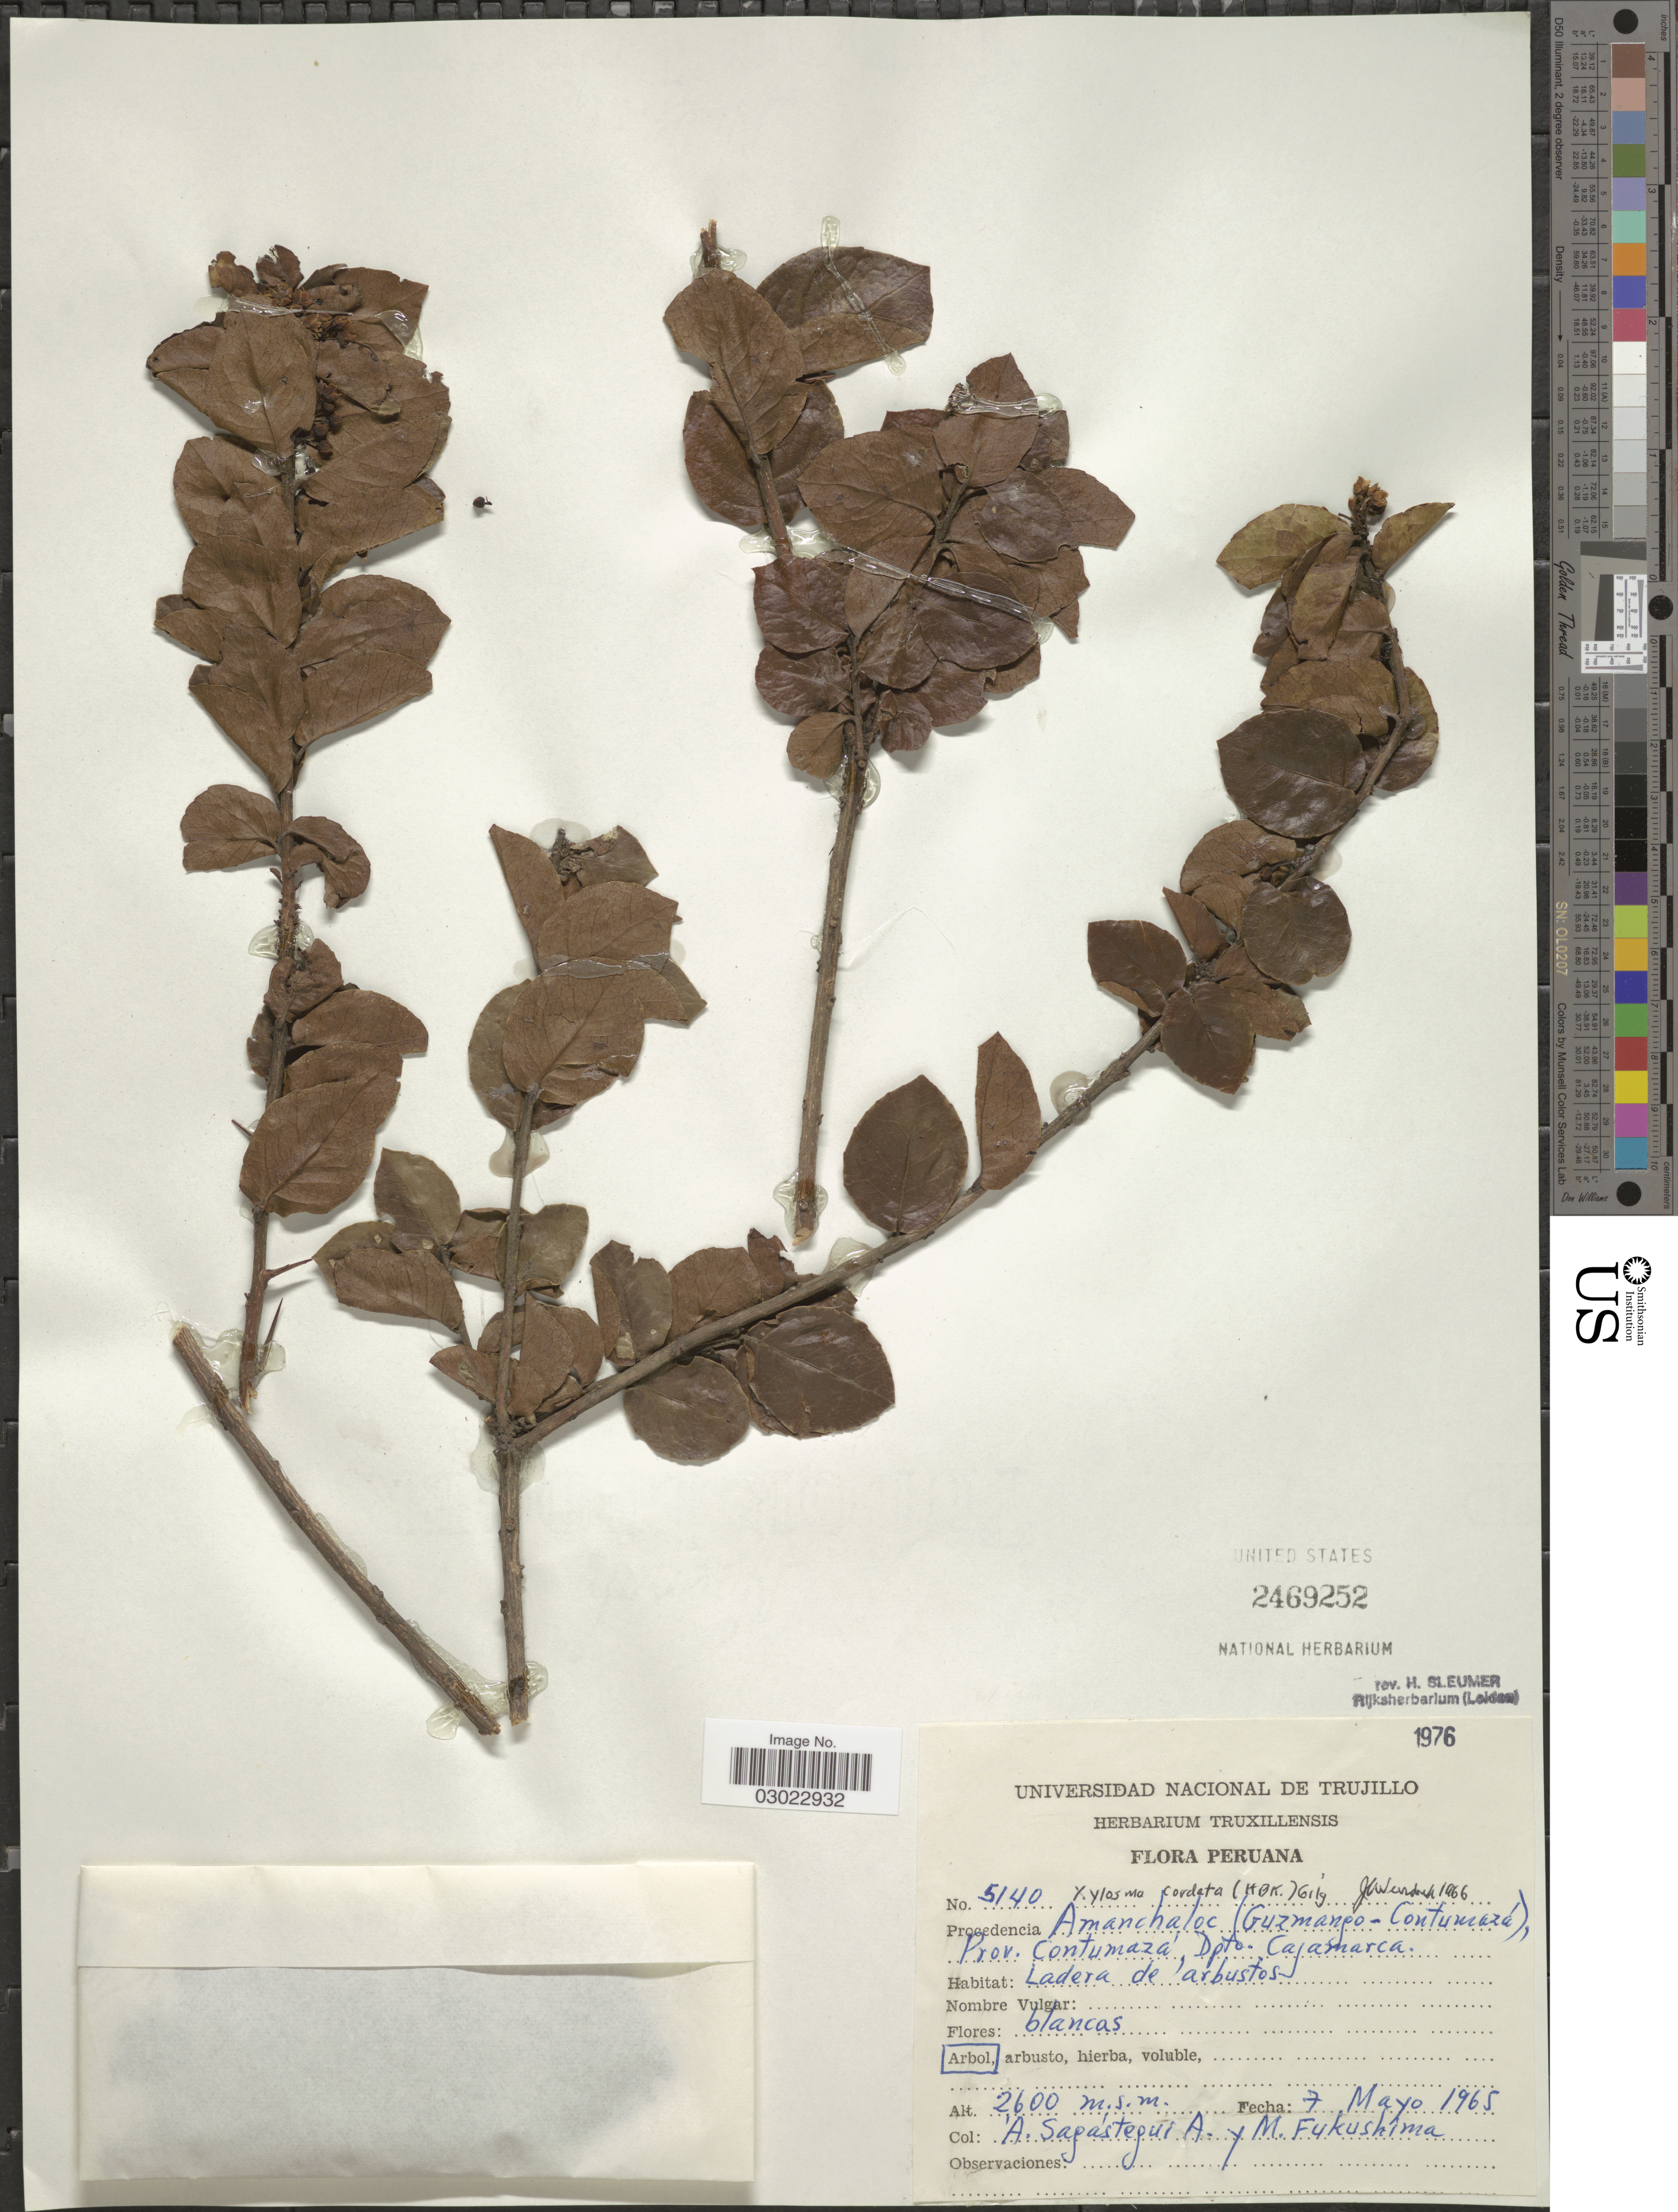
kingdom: Plantae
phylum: Tracheophyta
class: Magnoliopsida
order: Malpighiales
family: Salicaceae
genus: Xylosma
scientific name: Xylosma cordata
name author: (Kunth) Gilg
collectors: A. Sagástegui A. & M. Fukushima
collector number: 5140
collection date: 1965-05-07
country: Peru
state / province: Cajamarca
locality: Amanchaloc (Guzmango-Contumazá), Prov. Contumazá, Dpto. Cajamarca.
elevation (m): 2600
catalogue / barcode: US 2469252